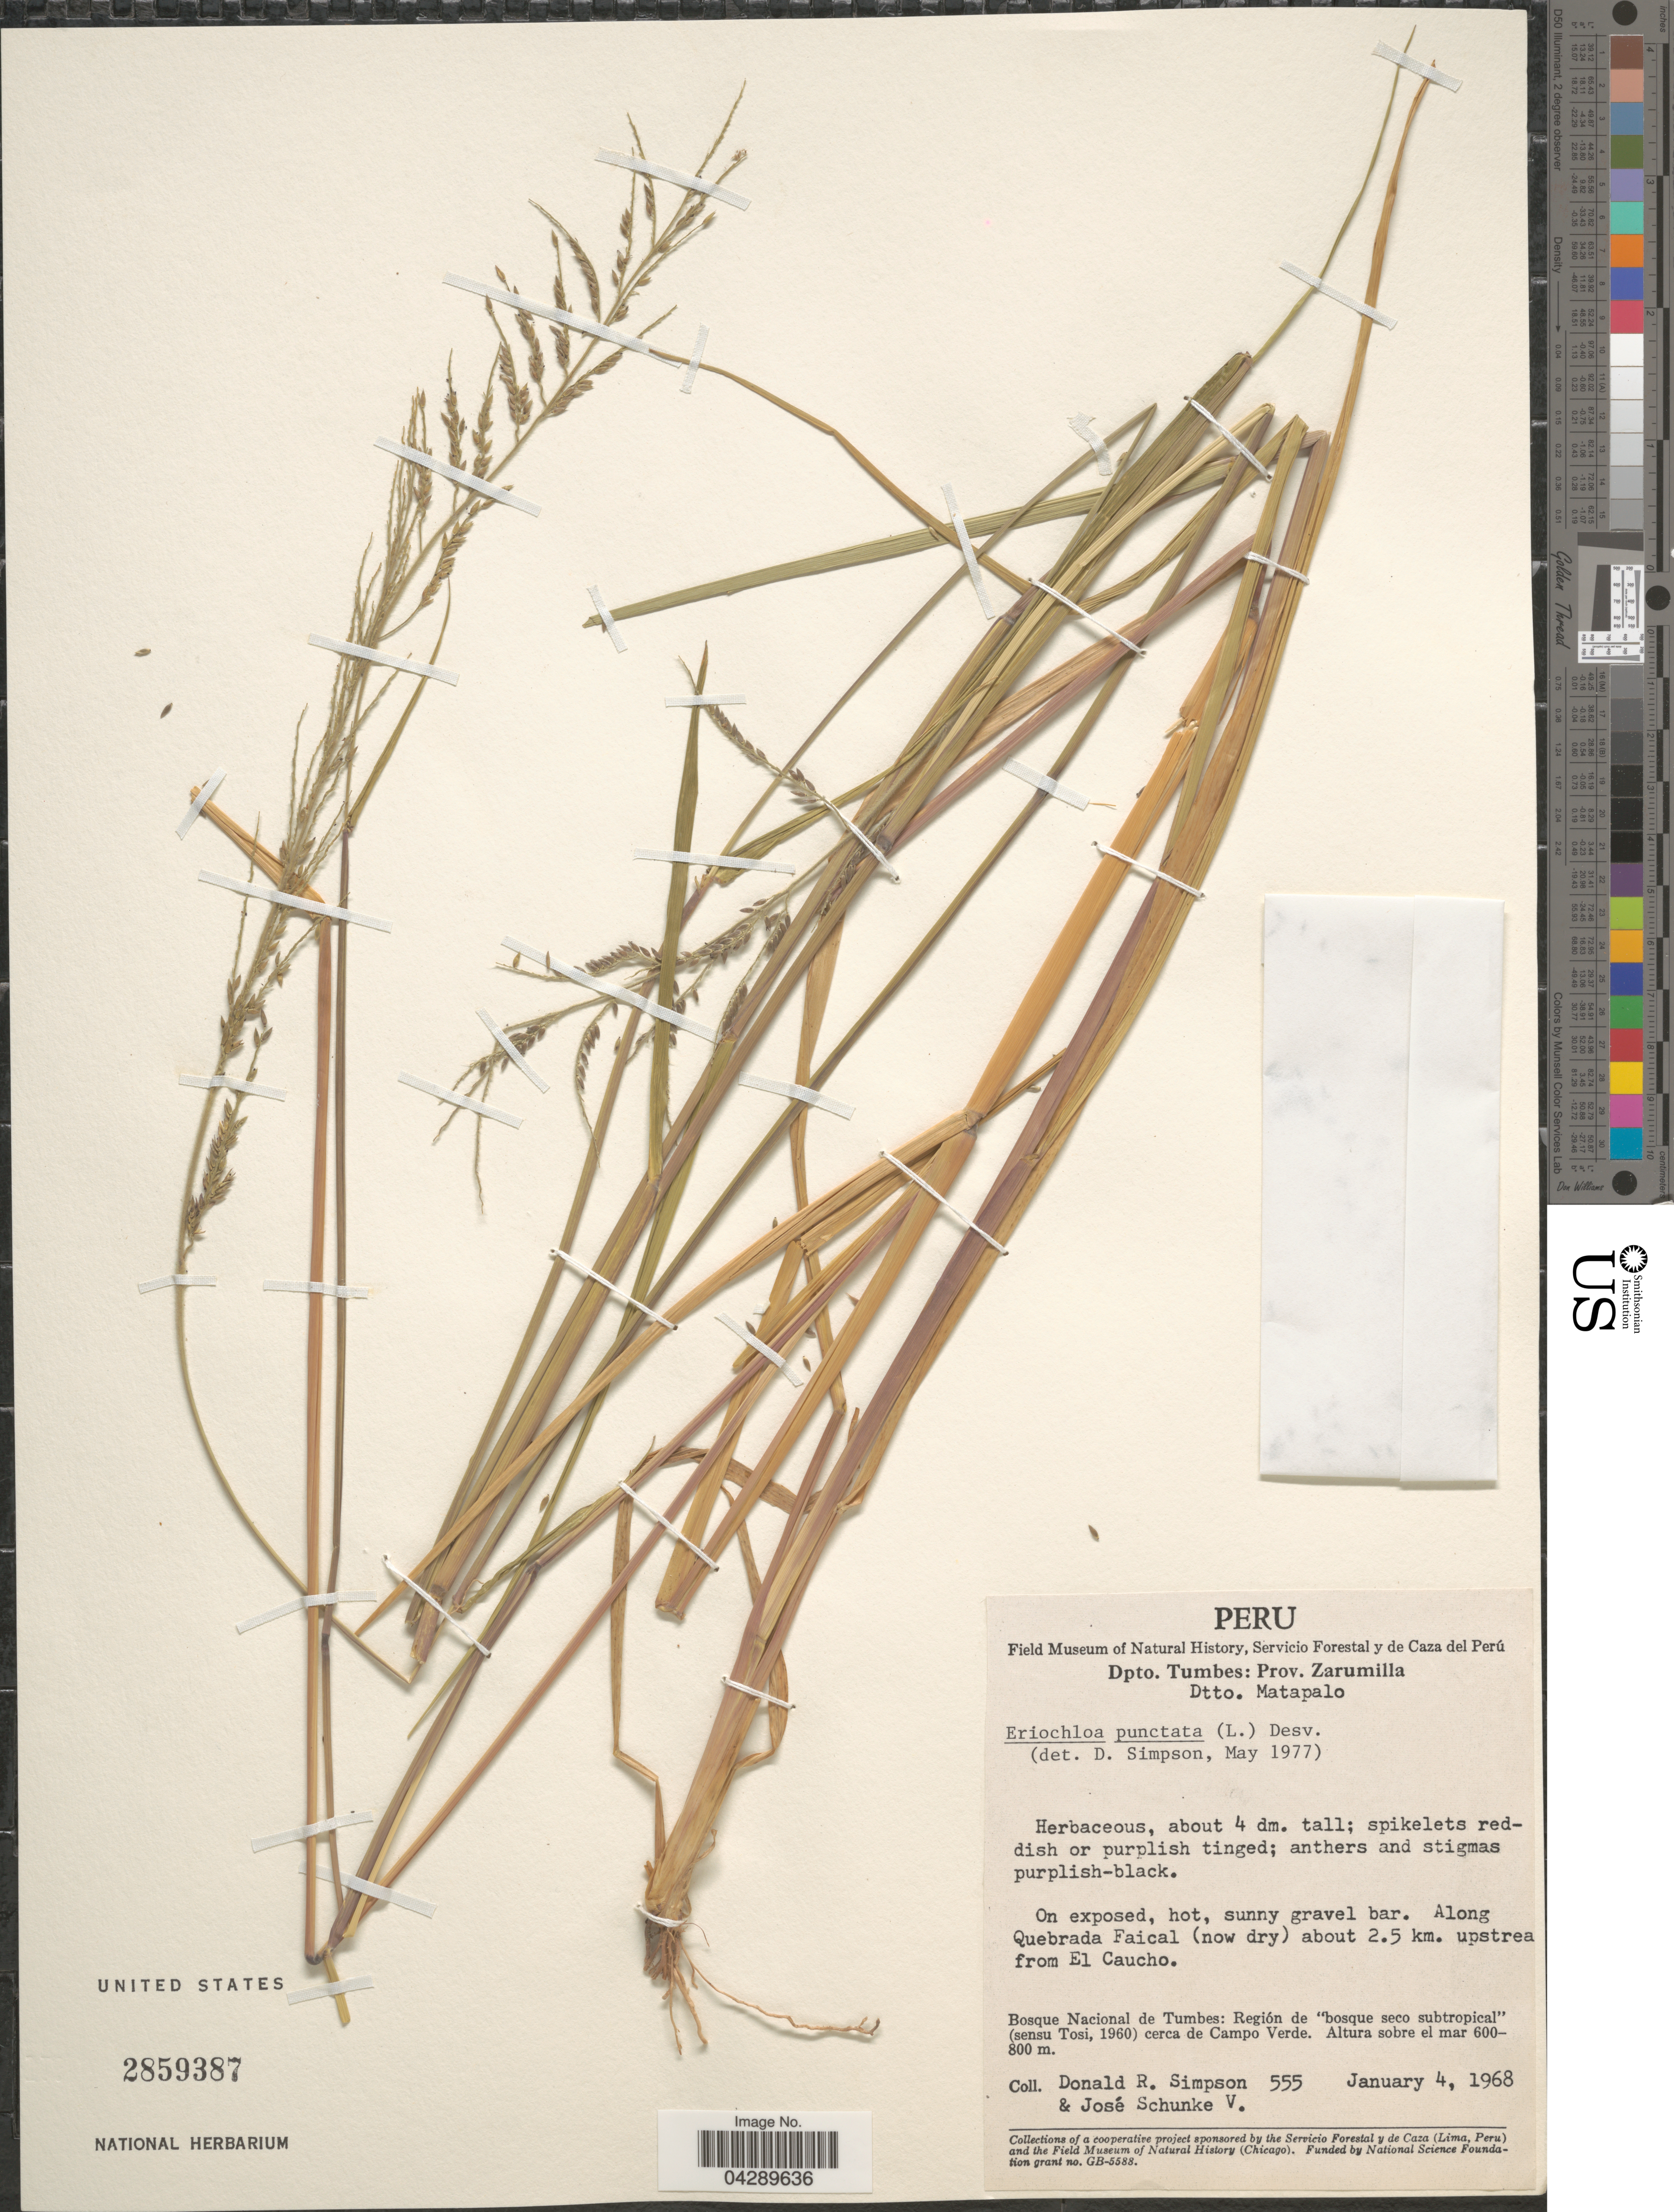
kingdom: Plantae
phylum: Tracheophyta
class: Liliopsida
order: Poales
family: Poaceae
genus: Eriochloa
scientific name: Eriochloa punctata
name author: (L.) Desv. ex Ham.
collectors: D. R. Simpson & J. Schunke Vigo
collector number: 555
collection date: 1968-01-04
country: Peru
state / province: Tumbes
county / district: Zarumilla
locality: Dpto. Tumbes: Prov. Zarumilla. Dtto. Matapalo. Along Quebrada Faical (now dry) about 2.5 km. upstrea from El Caucho. Bosque Nacional de Tumbes: Región de "bosque seco subtropical" (sensu Tosi, 1960) cerca de Campo Verde.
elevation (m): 600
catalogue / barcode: US 2859387